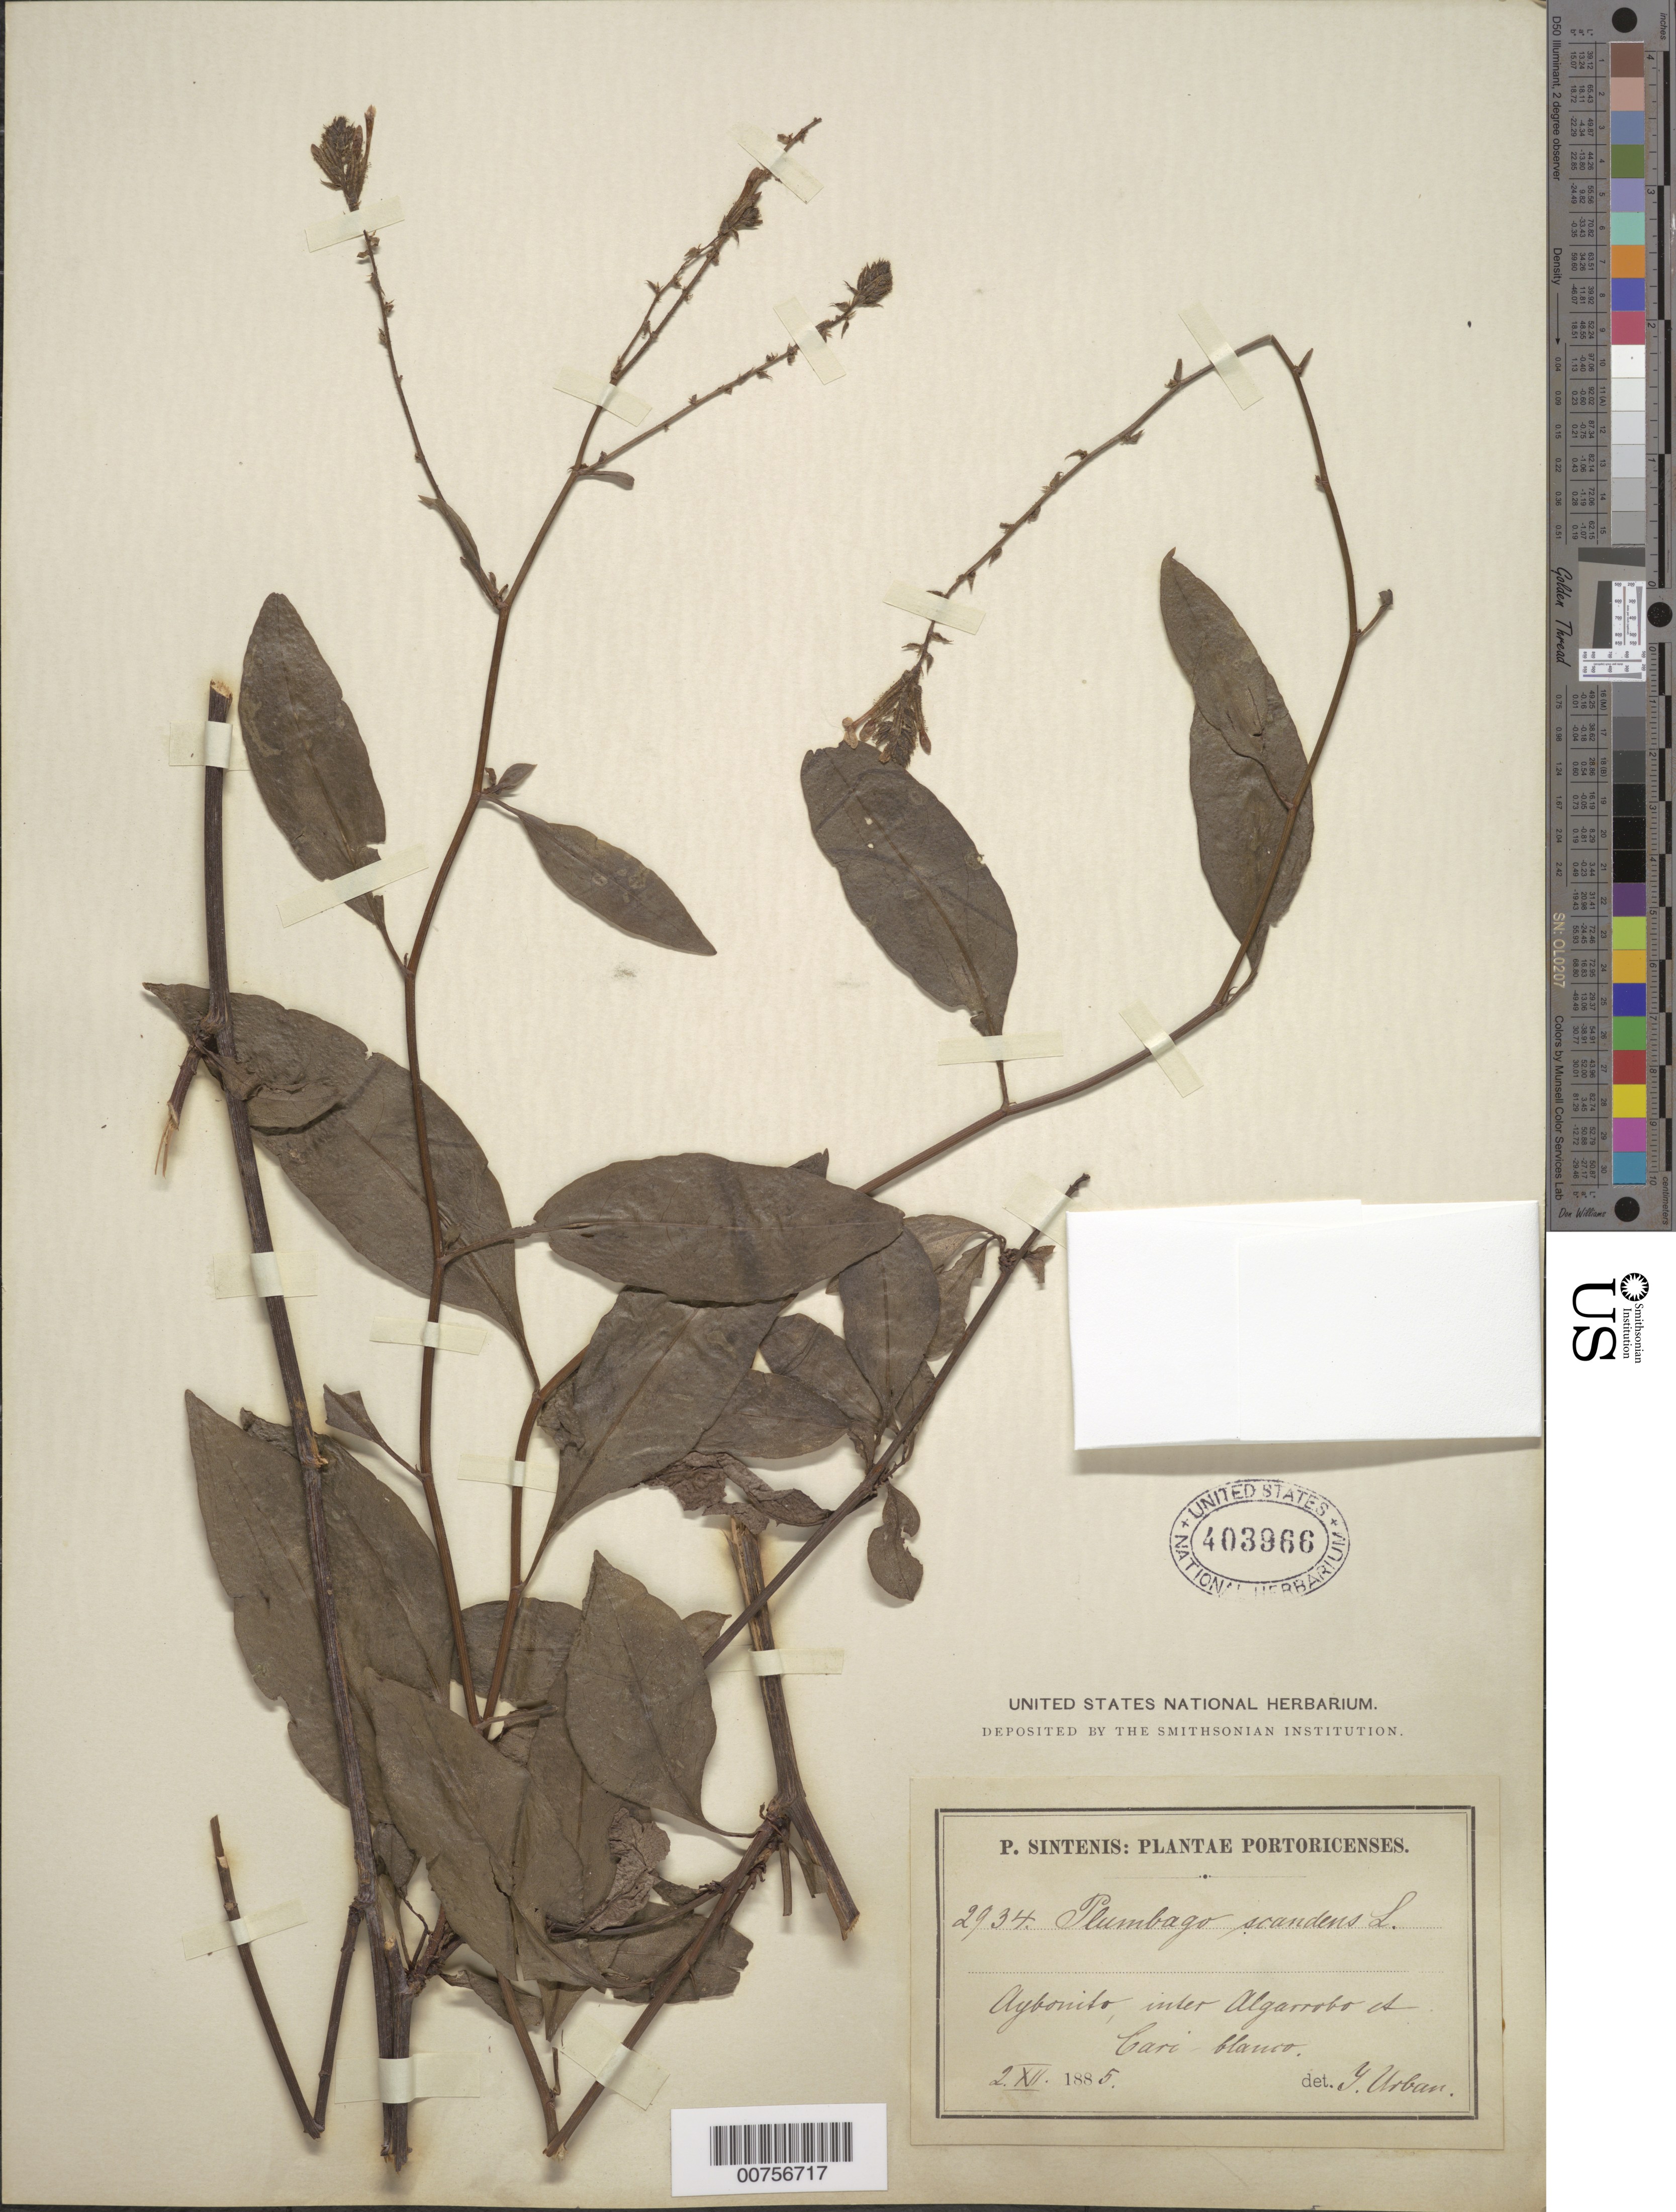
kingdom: Plantae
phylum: Tracheophyta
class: Magnoliopsida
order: Caryophyllales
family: Plumbaginaceae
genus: Plumbago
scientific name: Plumbago scandens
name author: L.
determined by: Urban, Ignatz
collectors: P. Sintenis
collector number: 2934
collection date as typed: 02 Dec 1885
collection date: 1885-12-02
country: Puerto Rico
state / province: Abonito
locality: Aybonito, inter Algarrobo et Cari-blanco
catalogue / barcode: US 403966